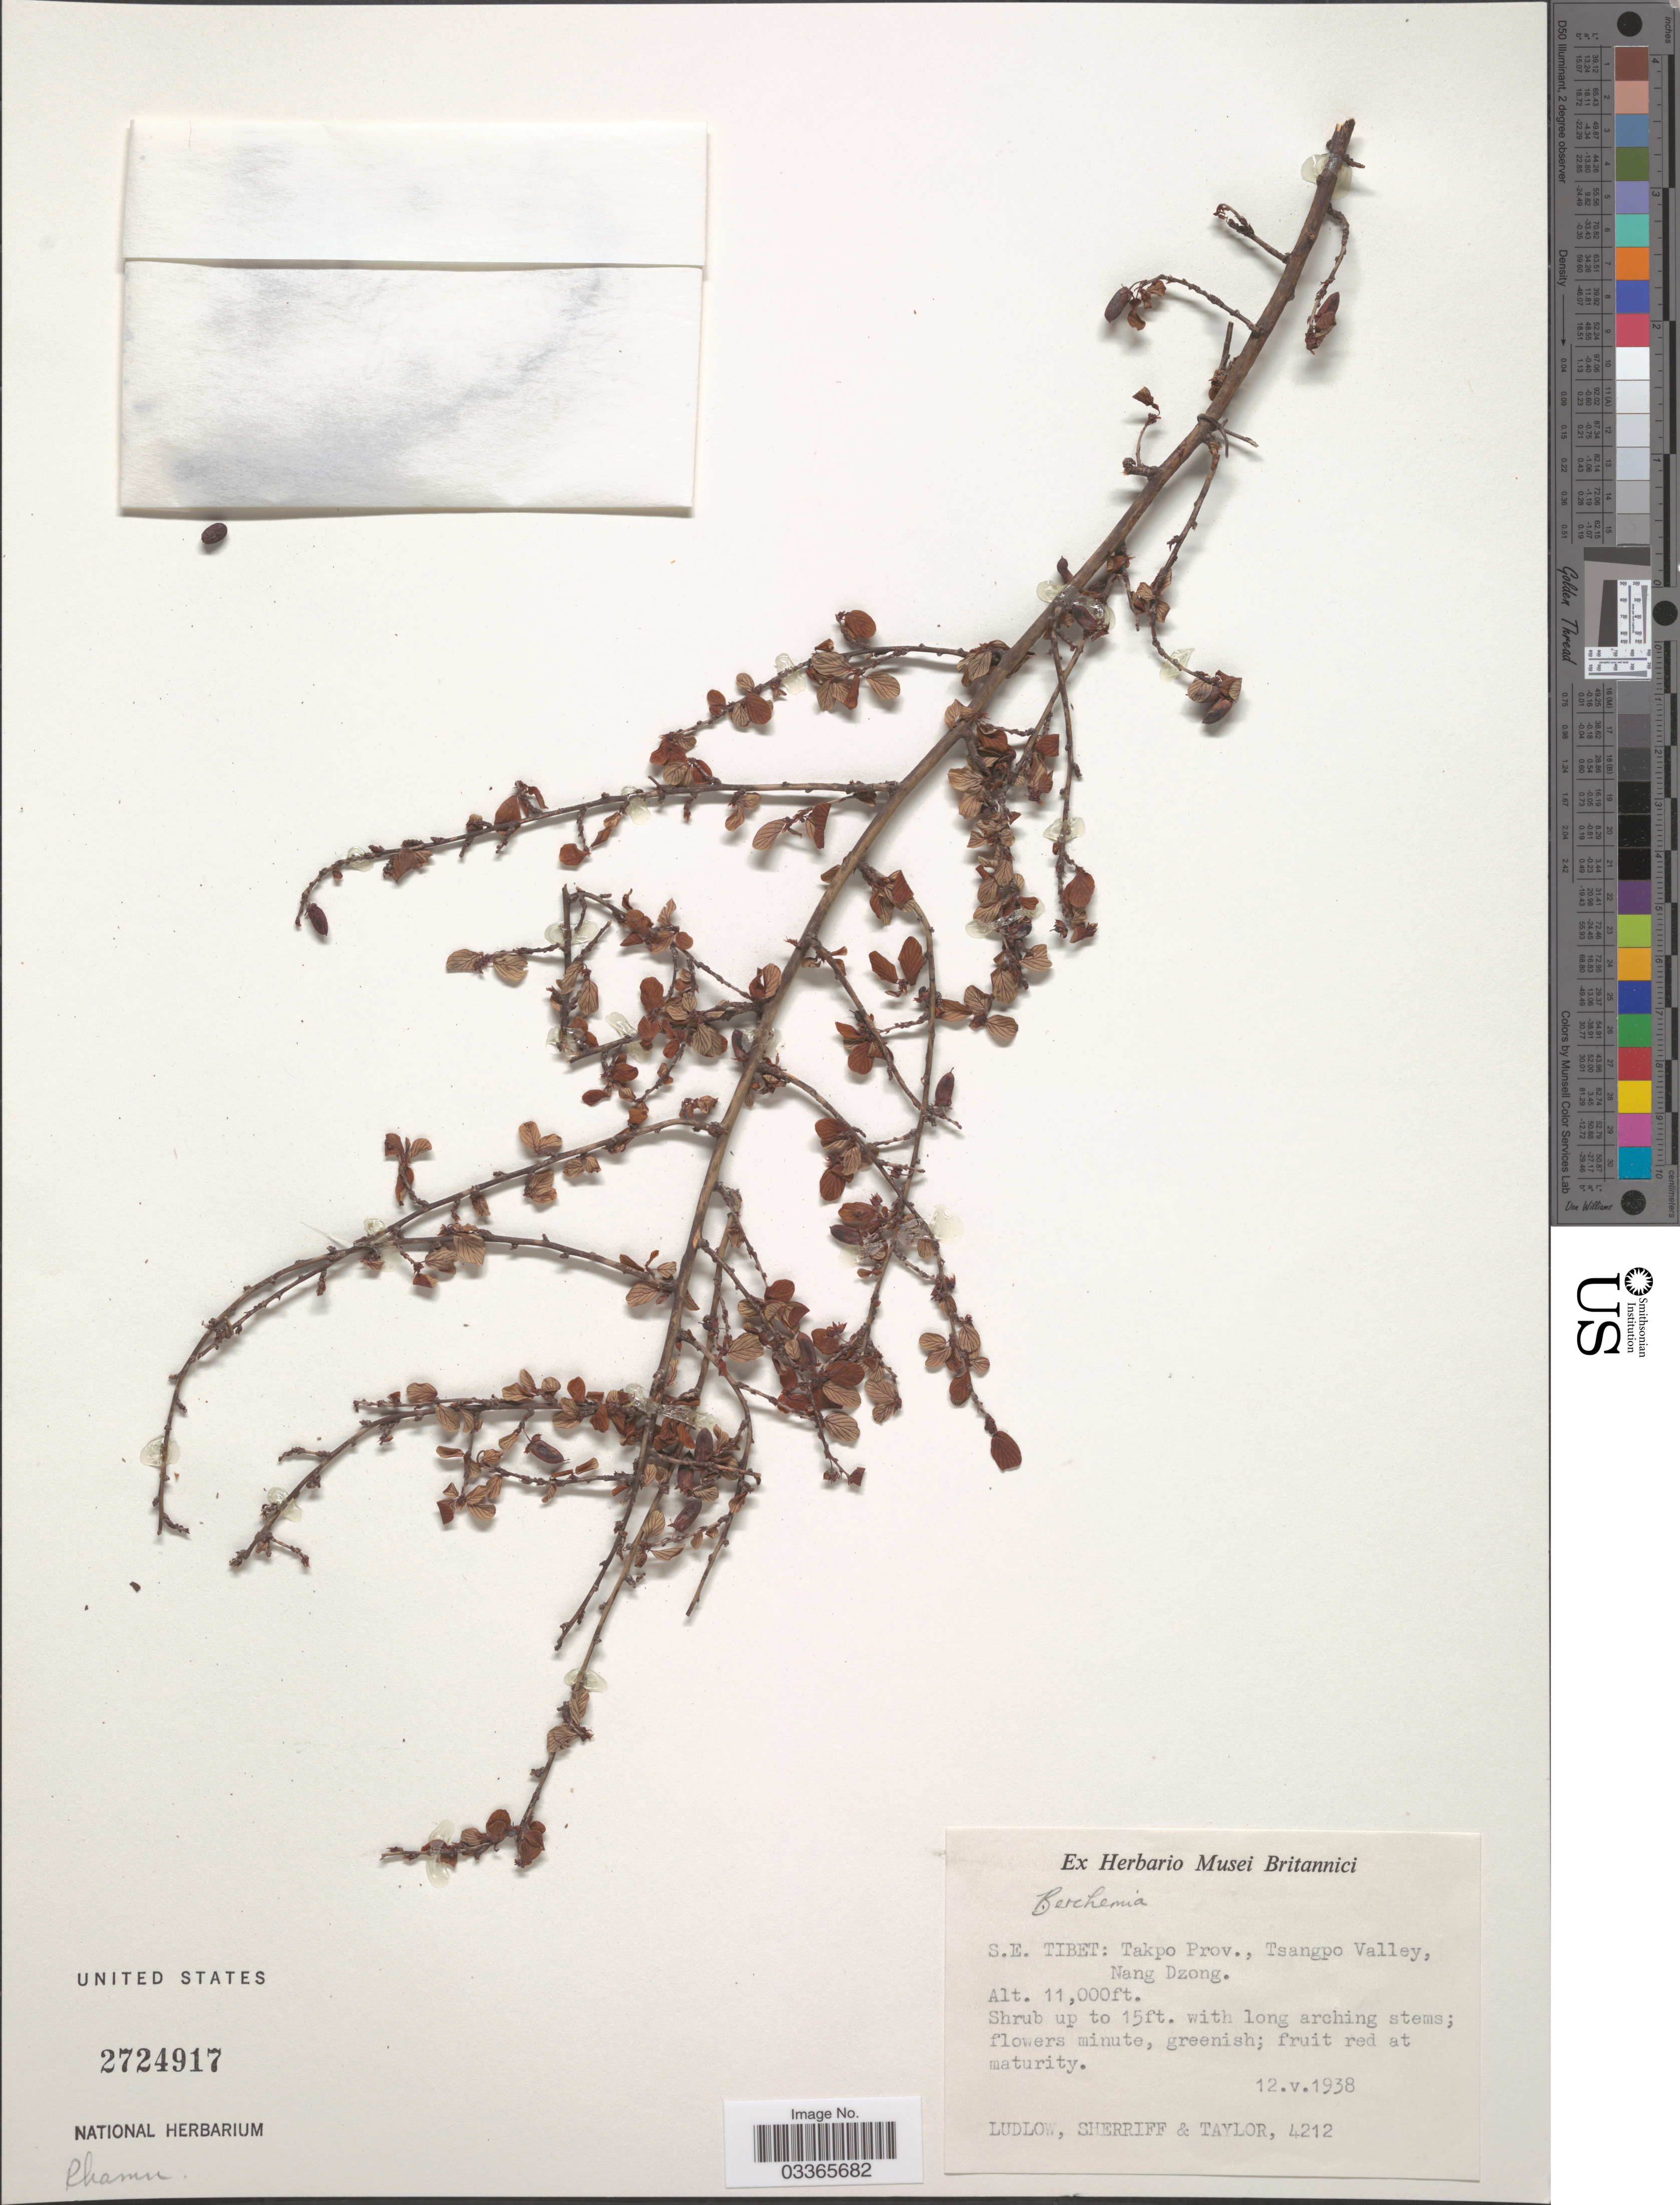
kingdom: Plantae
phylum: Tracheophyta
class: Magnoliopsida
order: Rosales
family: Rhamnaceae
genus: Berchemia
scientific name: Berchemia sp.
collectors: -. Ludlow, Sherriff & -. Taylor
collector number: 4212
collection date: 1938-05-12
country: China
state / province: Xizang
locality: S.E. Tibet: Takpo Prov., Tsango Valley, Nang Dzong.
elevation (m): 3353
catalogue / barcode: US 2724917